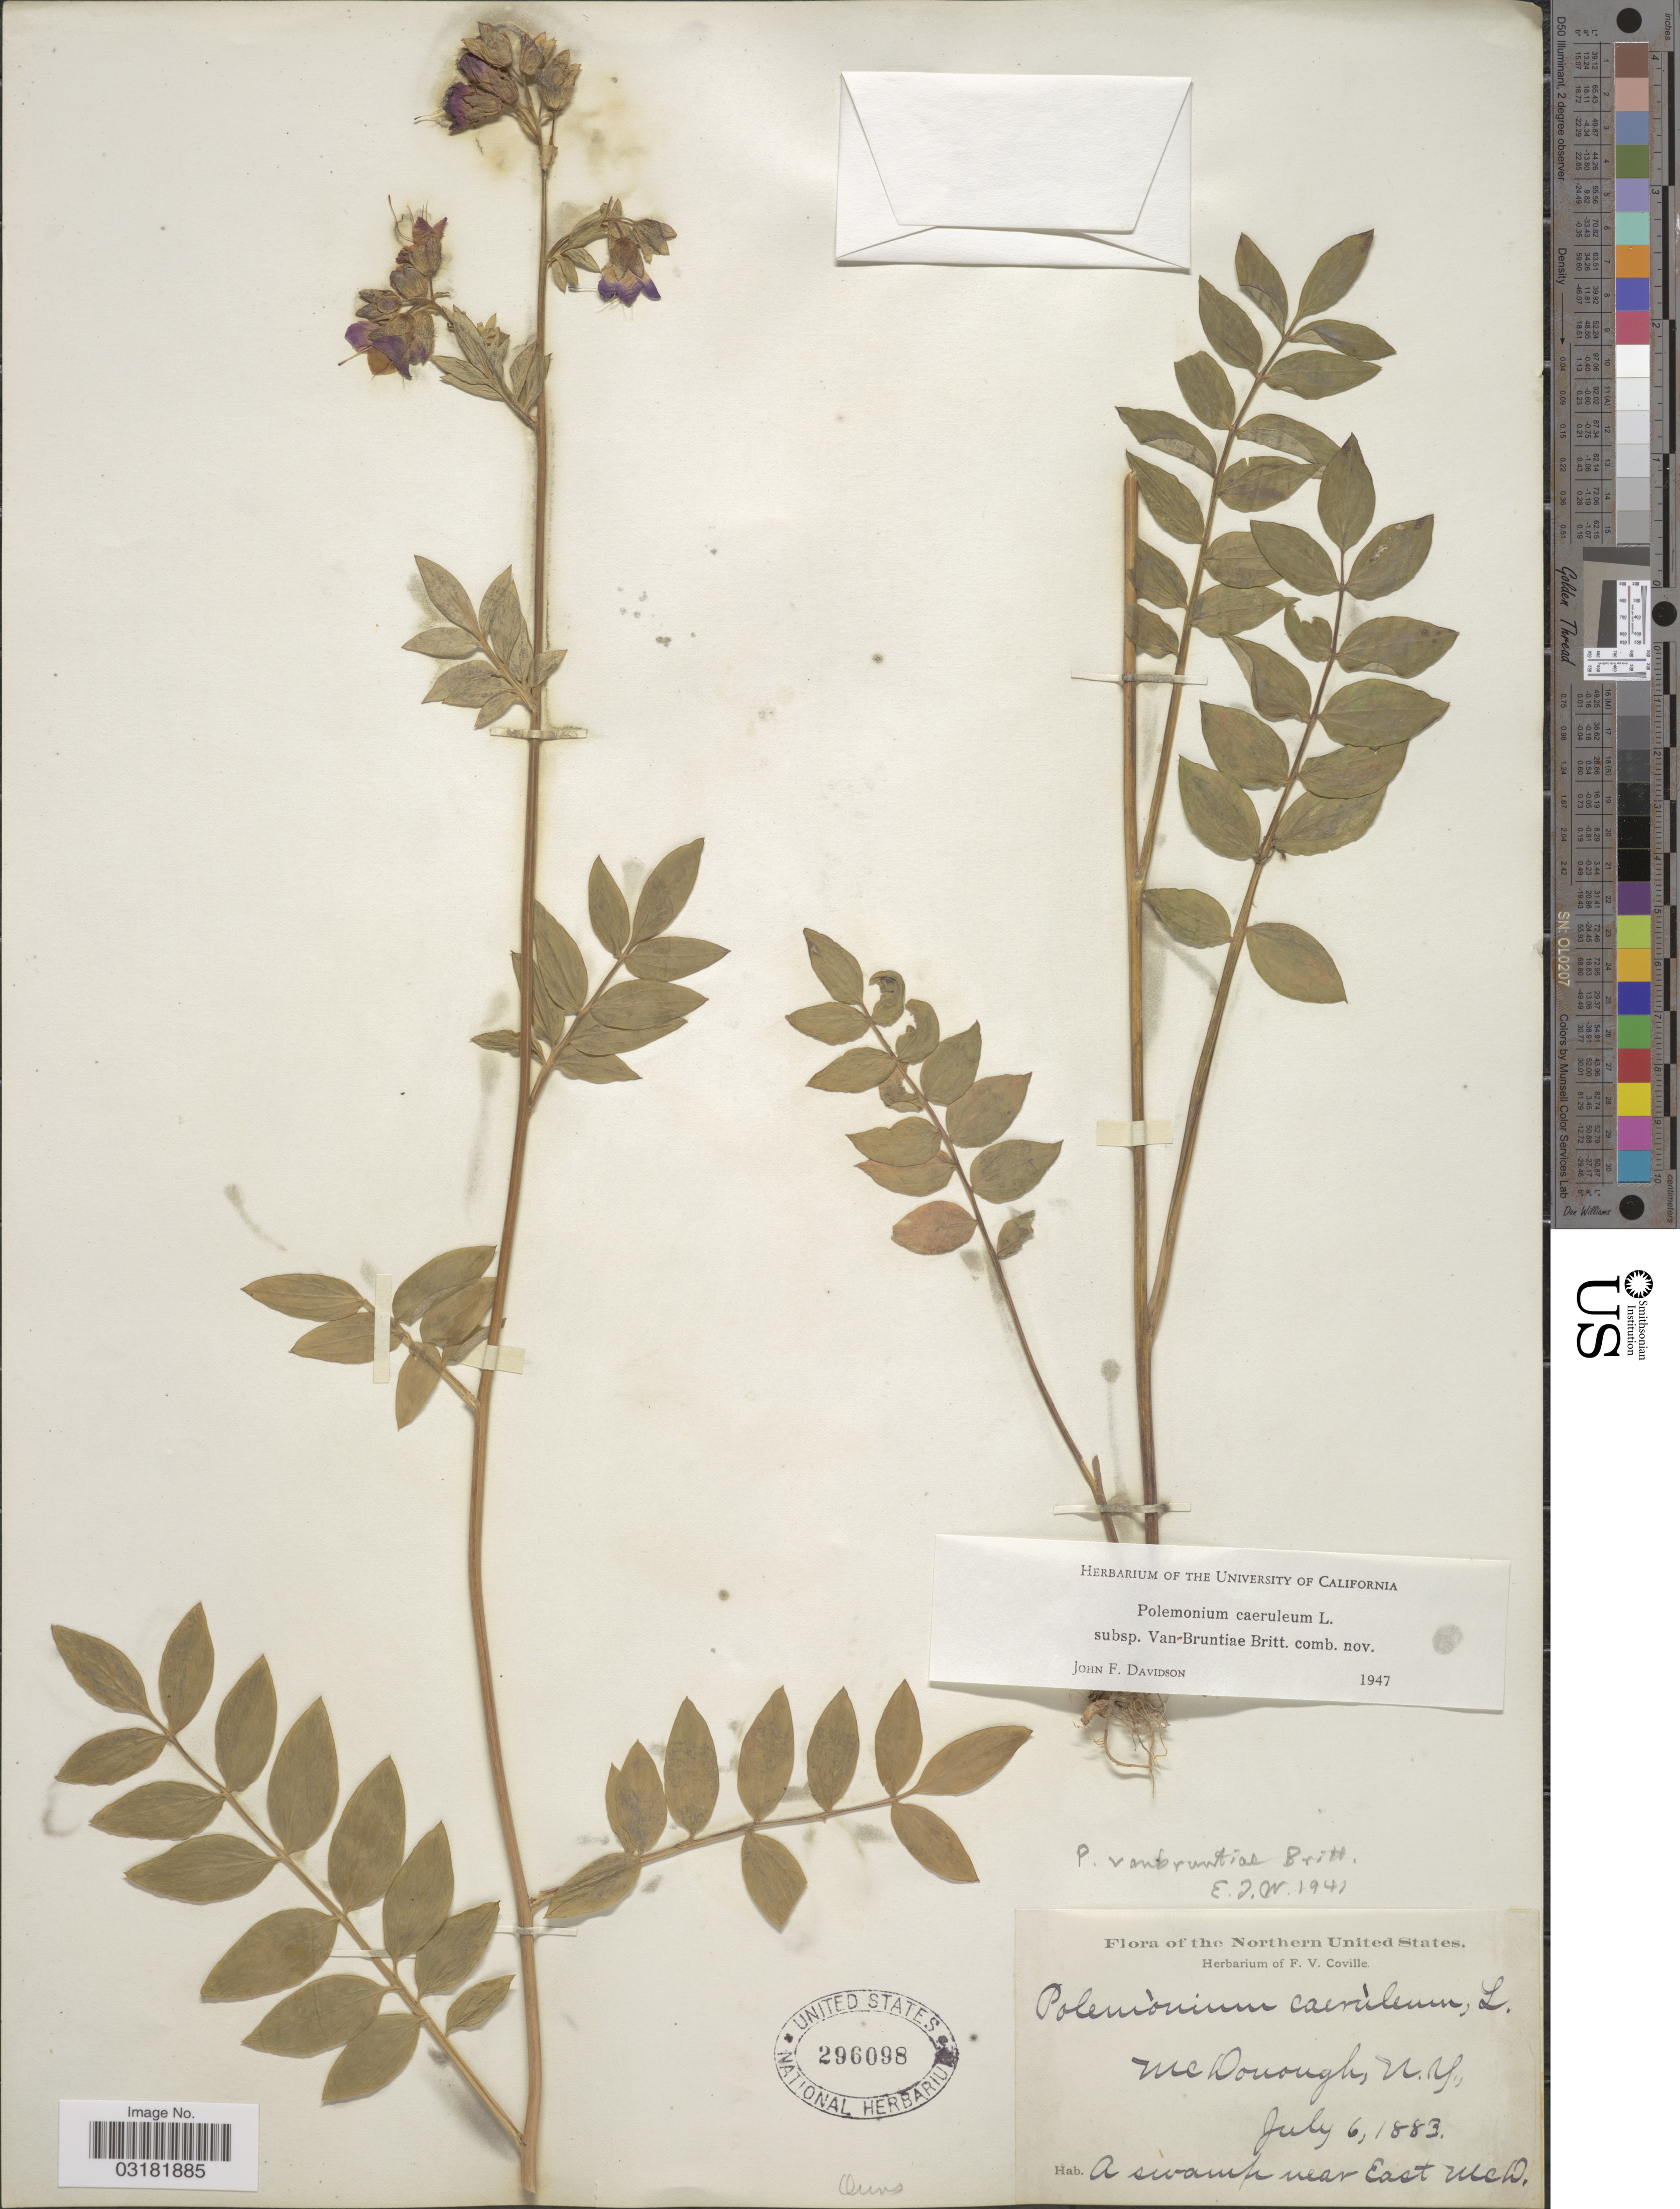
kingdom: Plantae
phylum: Tracheophyta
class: Magnoliopsida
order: Ericales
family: Polemoniaceae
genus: Polemonium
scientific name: Polemonium vanbruntiae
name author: Britton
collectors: ex herb. F. V. Coville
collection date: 1883-07-06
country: United States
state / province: New York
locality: The Northern United States, McDonough, N.Y., A swamp near East McD.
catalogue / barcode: US 296098